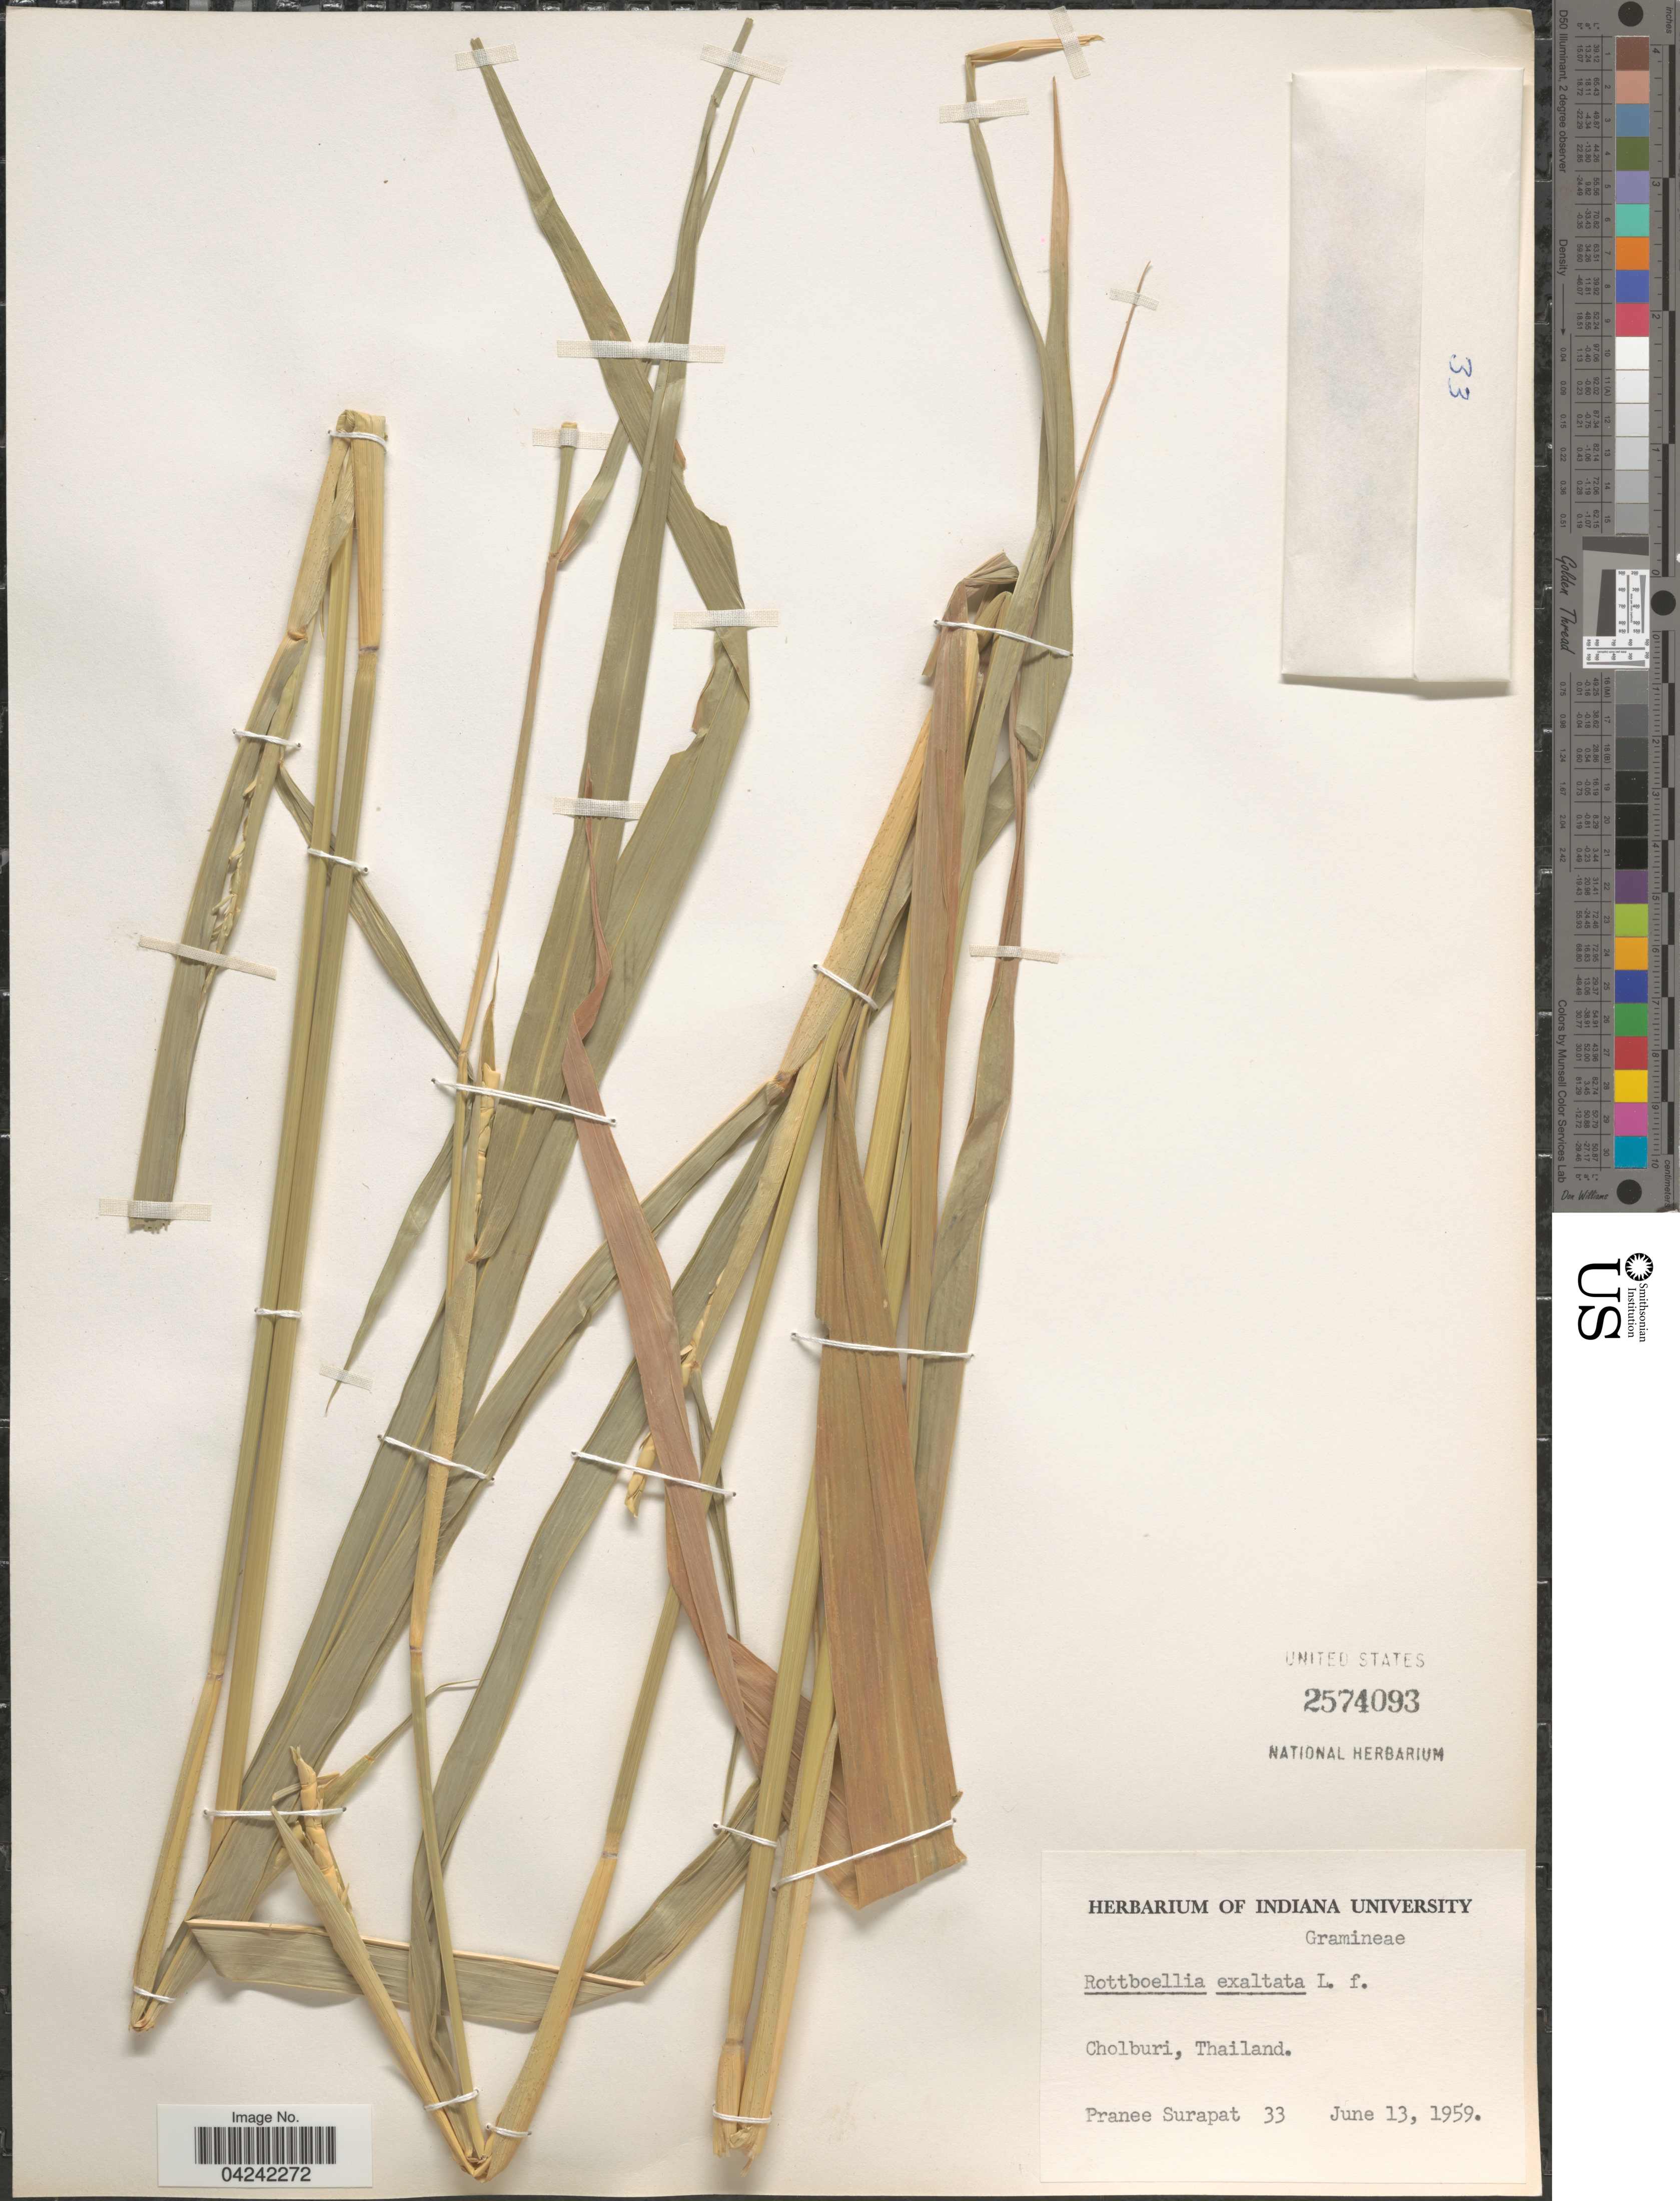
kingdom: Plantae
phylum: Tracheophyta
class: Liliopsida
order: Poales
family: Poaceae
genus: Rottboellia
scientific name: Rottboellia cochinchinensis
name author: (Lour.) Clayton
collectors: P. Surapat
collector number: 33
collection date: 1959-06-13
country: Thailand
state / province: Chon Buri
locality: Cholburi.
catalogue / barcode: US 2574093